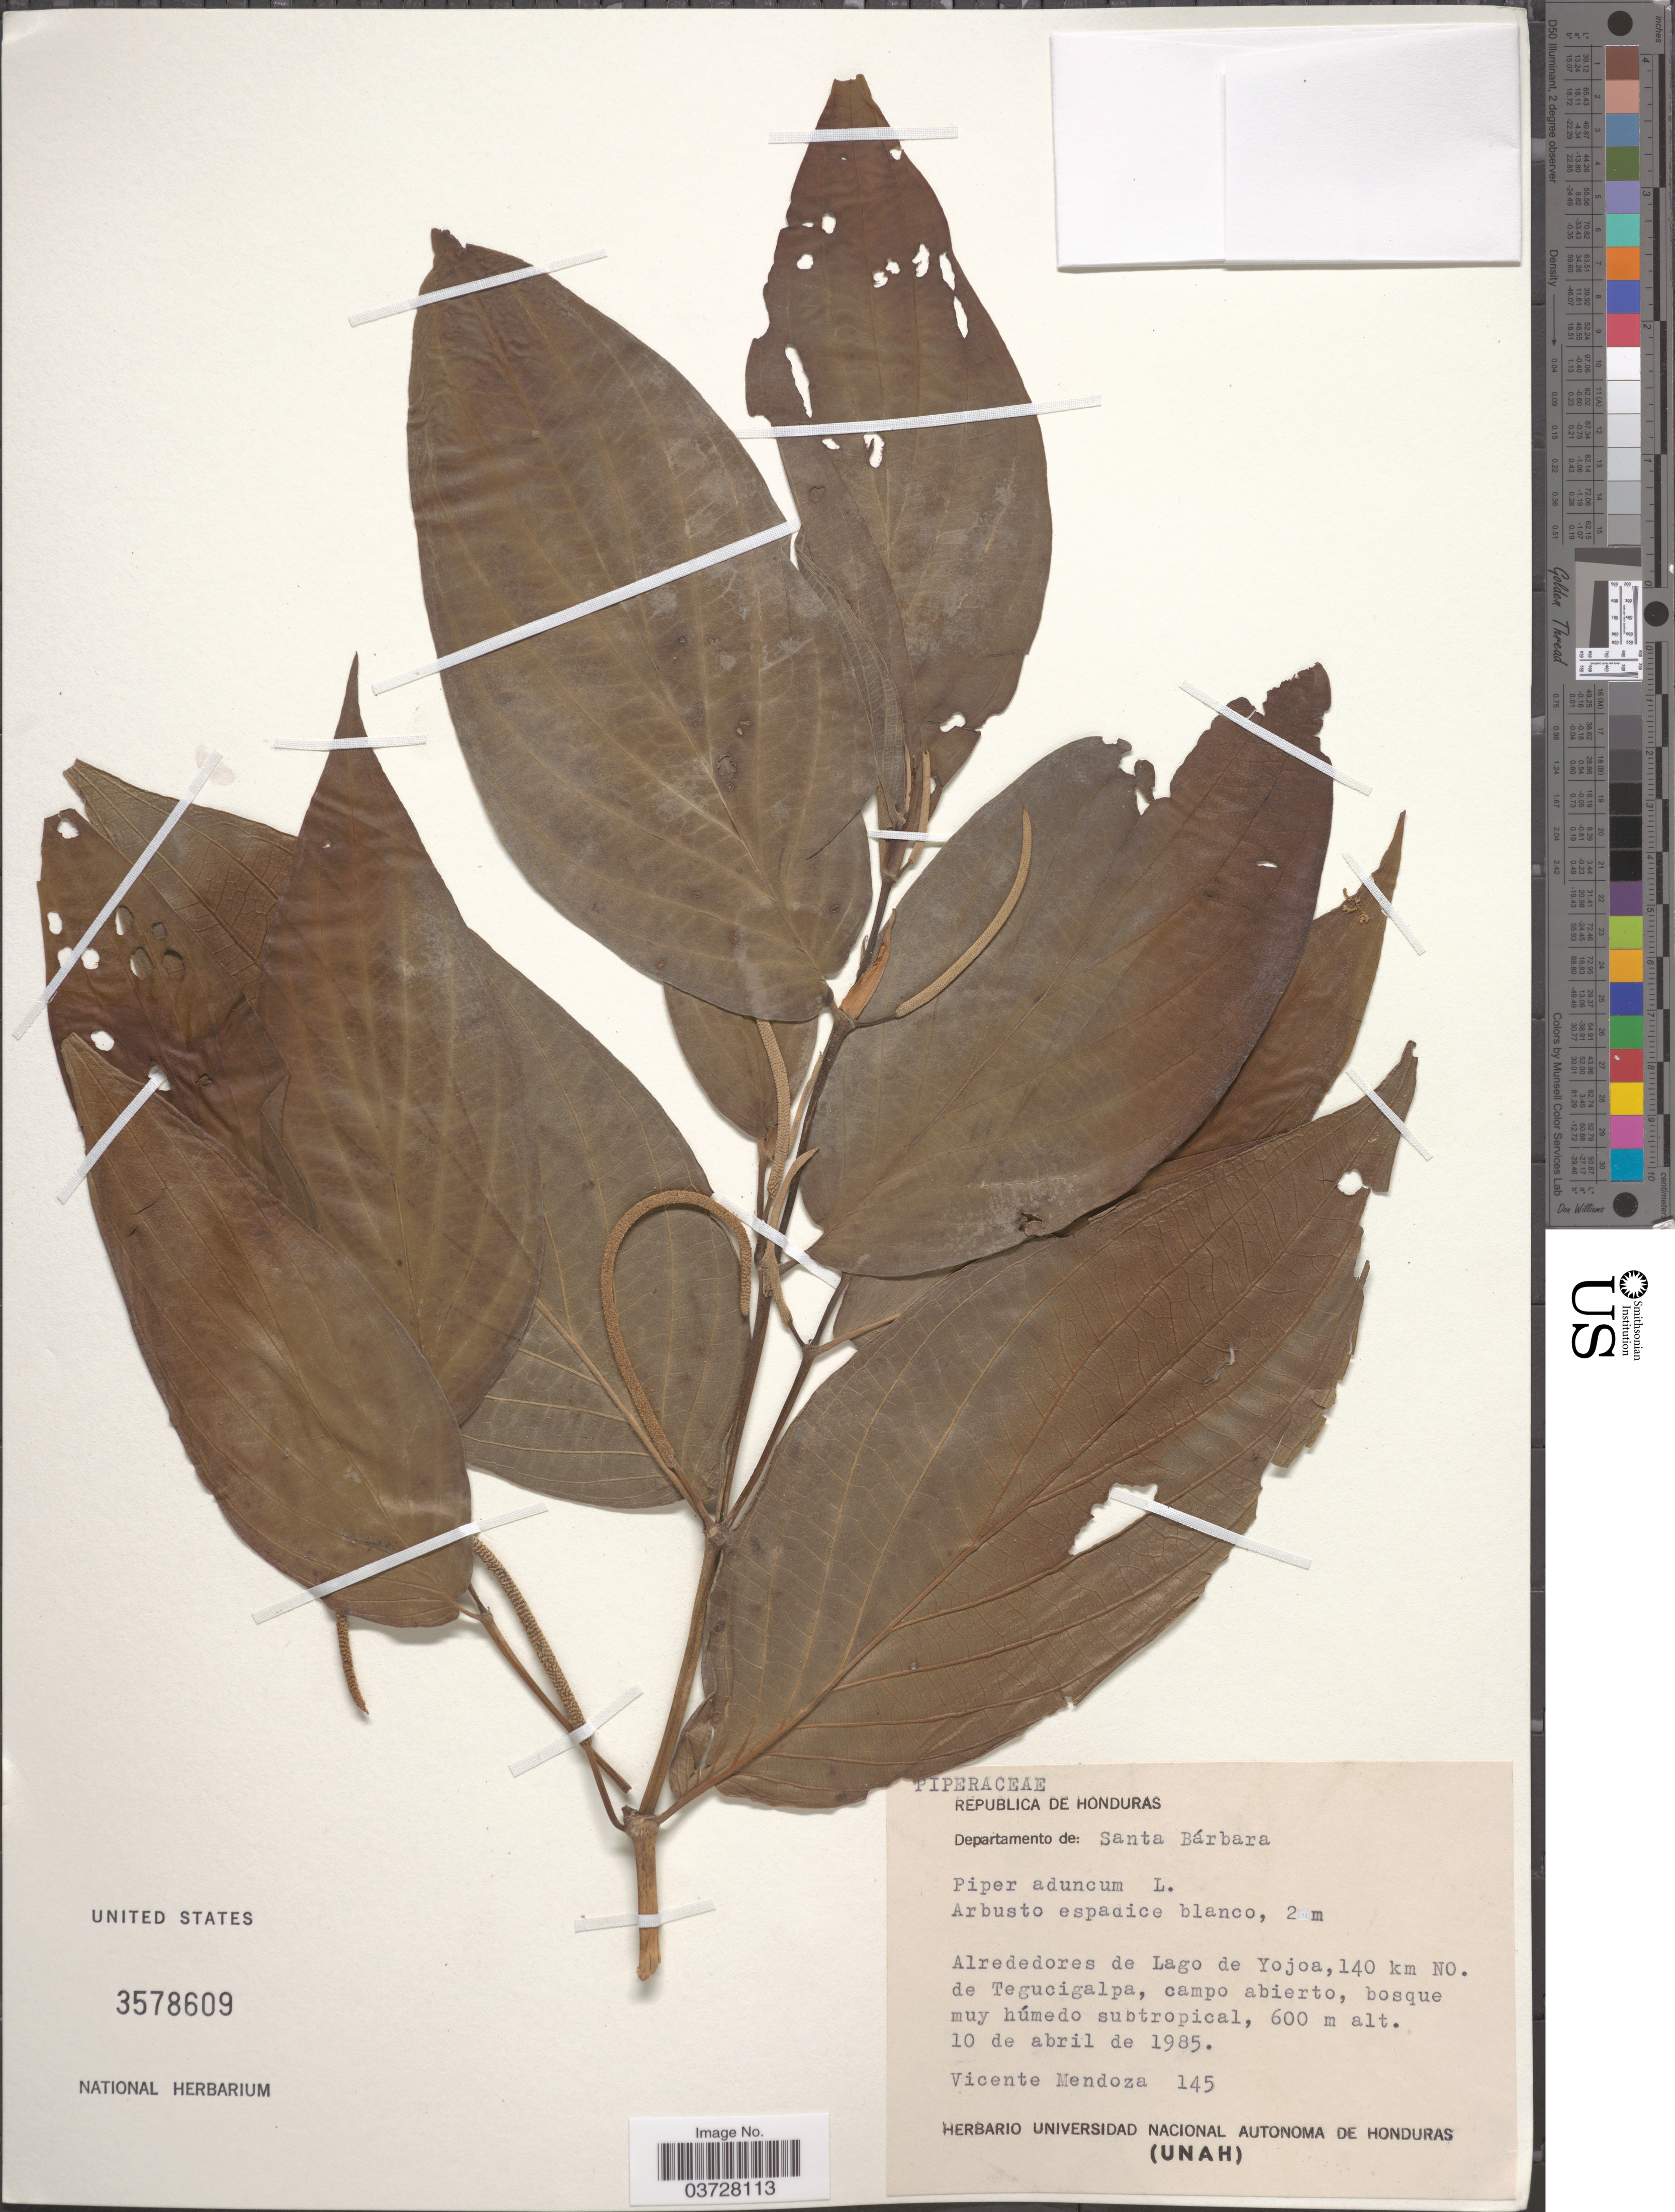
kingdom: Plantae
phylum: Tracheophyta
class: Magnoliopsida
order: Piperales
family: Piperaceae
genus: Piper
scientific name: Piper aduncum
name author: L.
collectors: V. Mendoza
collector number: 145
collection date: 1985-04-10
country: Honduras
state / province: Santa Barbara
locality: Departamento de: Santa Bárbara. Alrededores de Lago de Yojoa, 140 km NO. de Tegucigalpa, campo abierto, bosque muy humedo subtropical.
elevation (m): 600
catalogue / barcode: US 3578609